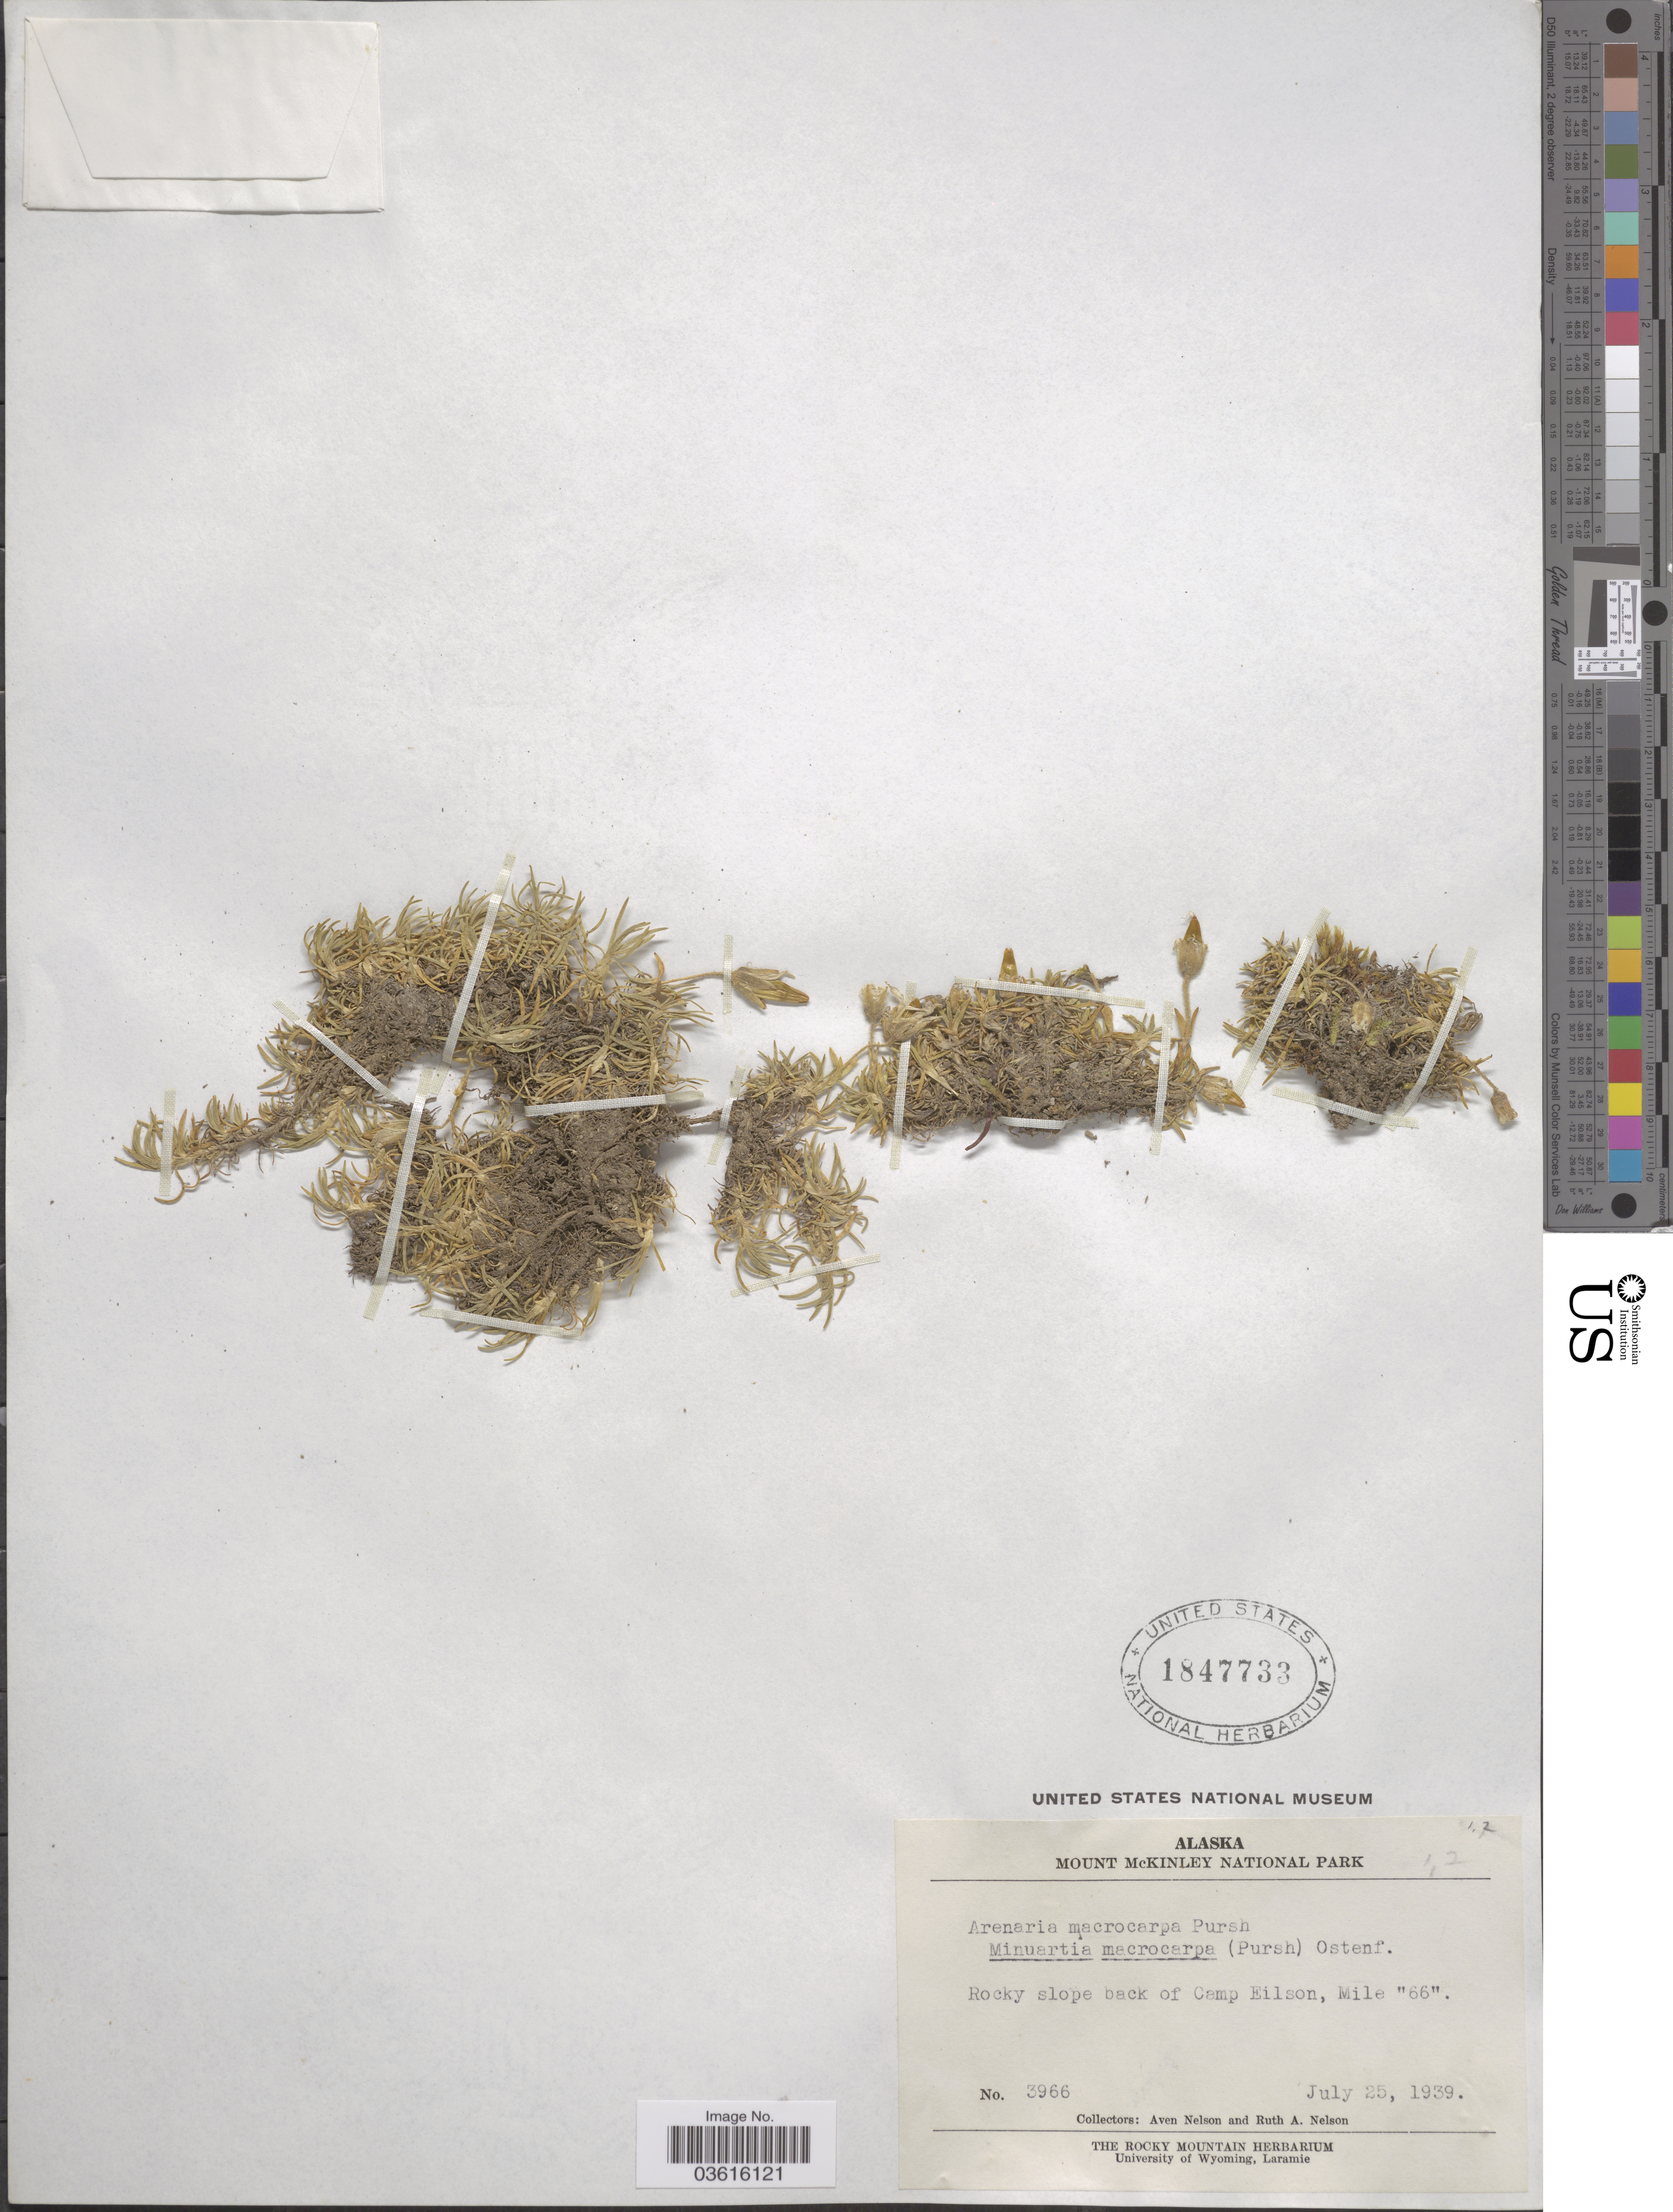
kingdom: Plantae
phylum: Tracheophyta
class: Magnoliopsida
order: Caryophyllales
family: Caryophyllaceae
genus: Pseudocherleria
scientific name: Pseudocherleria macrocarpa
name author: (Pursh) Dillenb. & Kadereit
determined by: U.S. National Herbarium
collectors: A. Nelson & R. A. Nelson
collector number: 3966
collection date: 1939-07-25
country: United States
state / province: Alaska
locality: Mount McKinley National Park. Rocky slope back of Camp Eilson, Mile "66".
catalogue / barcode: US 1847733